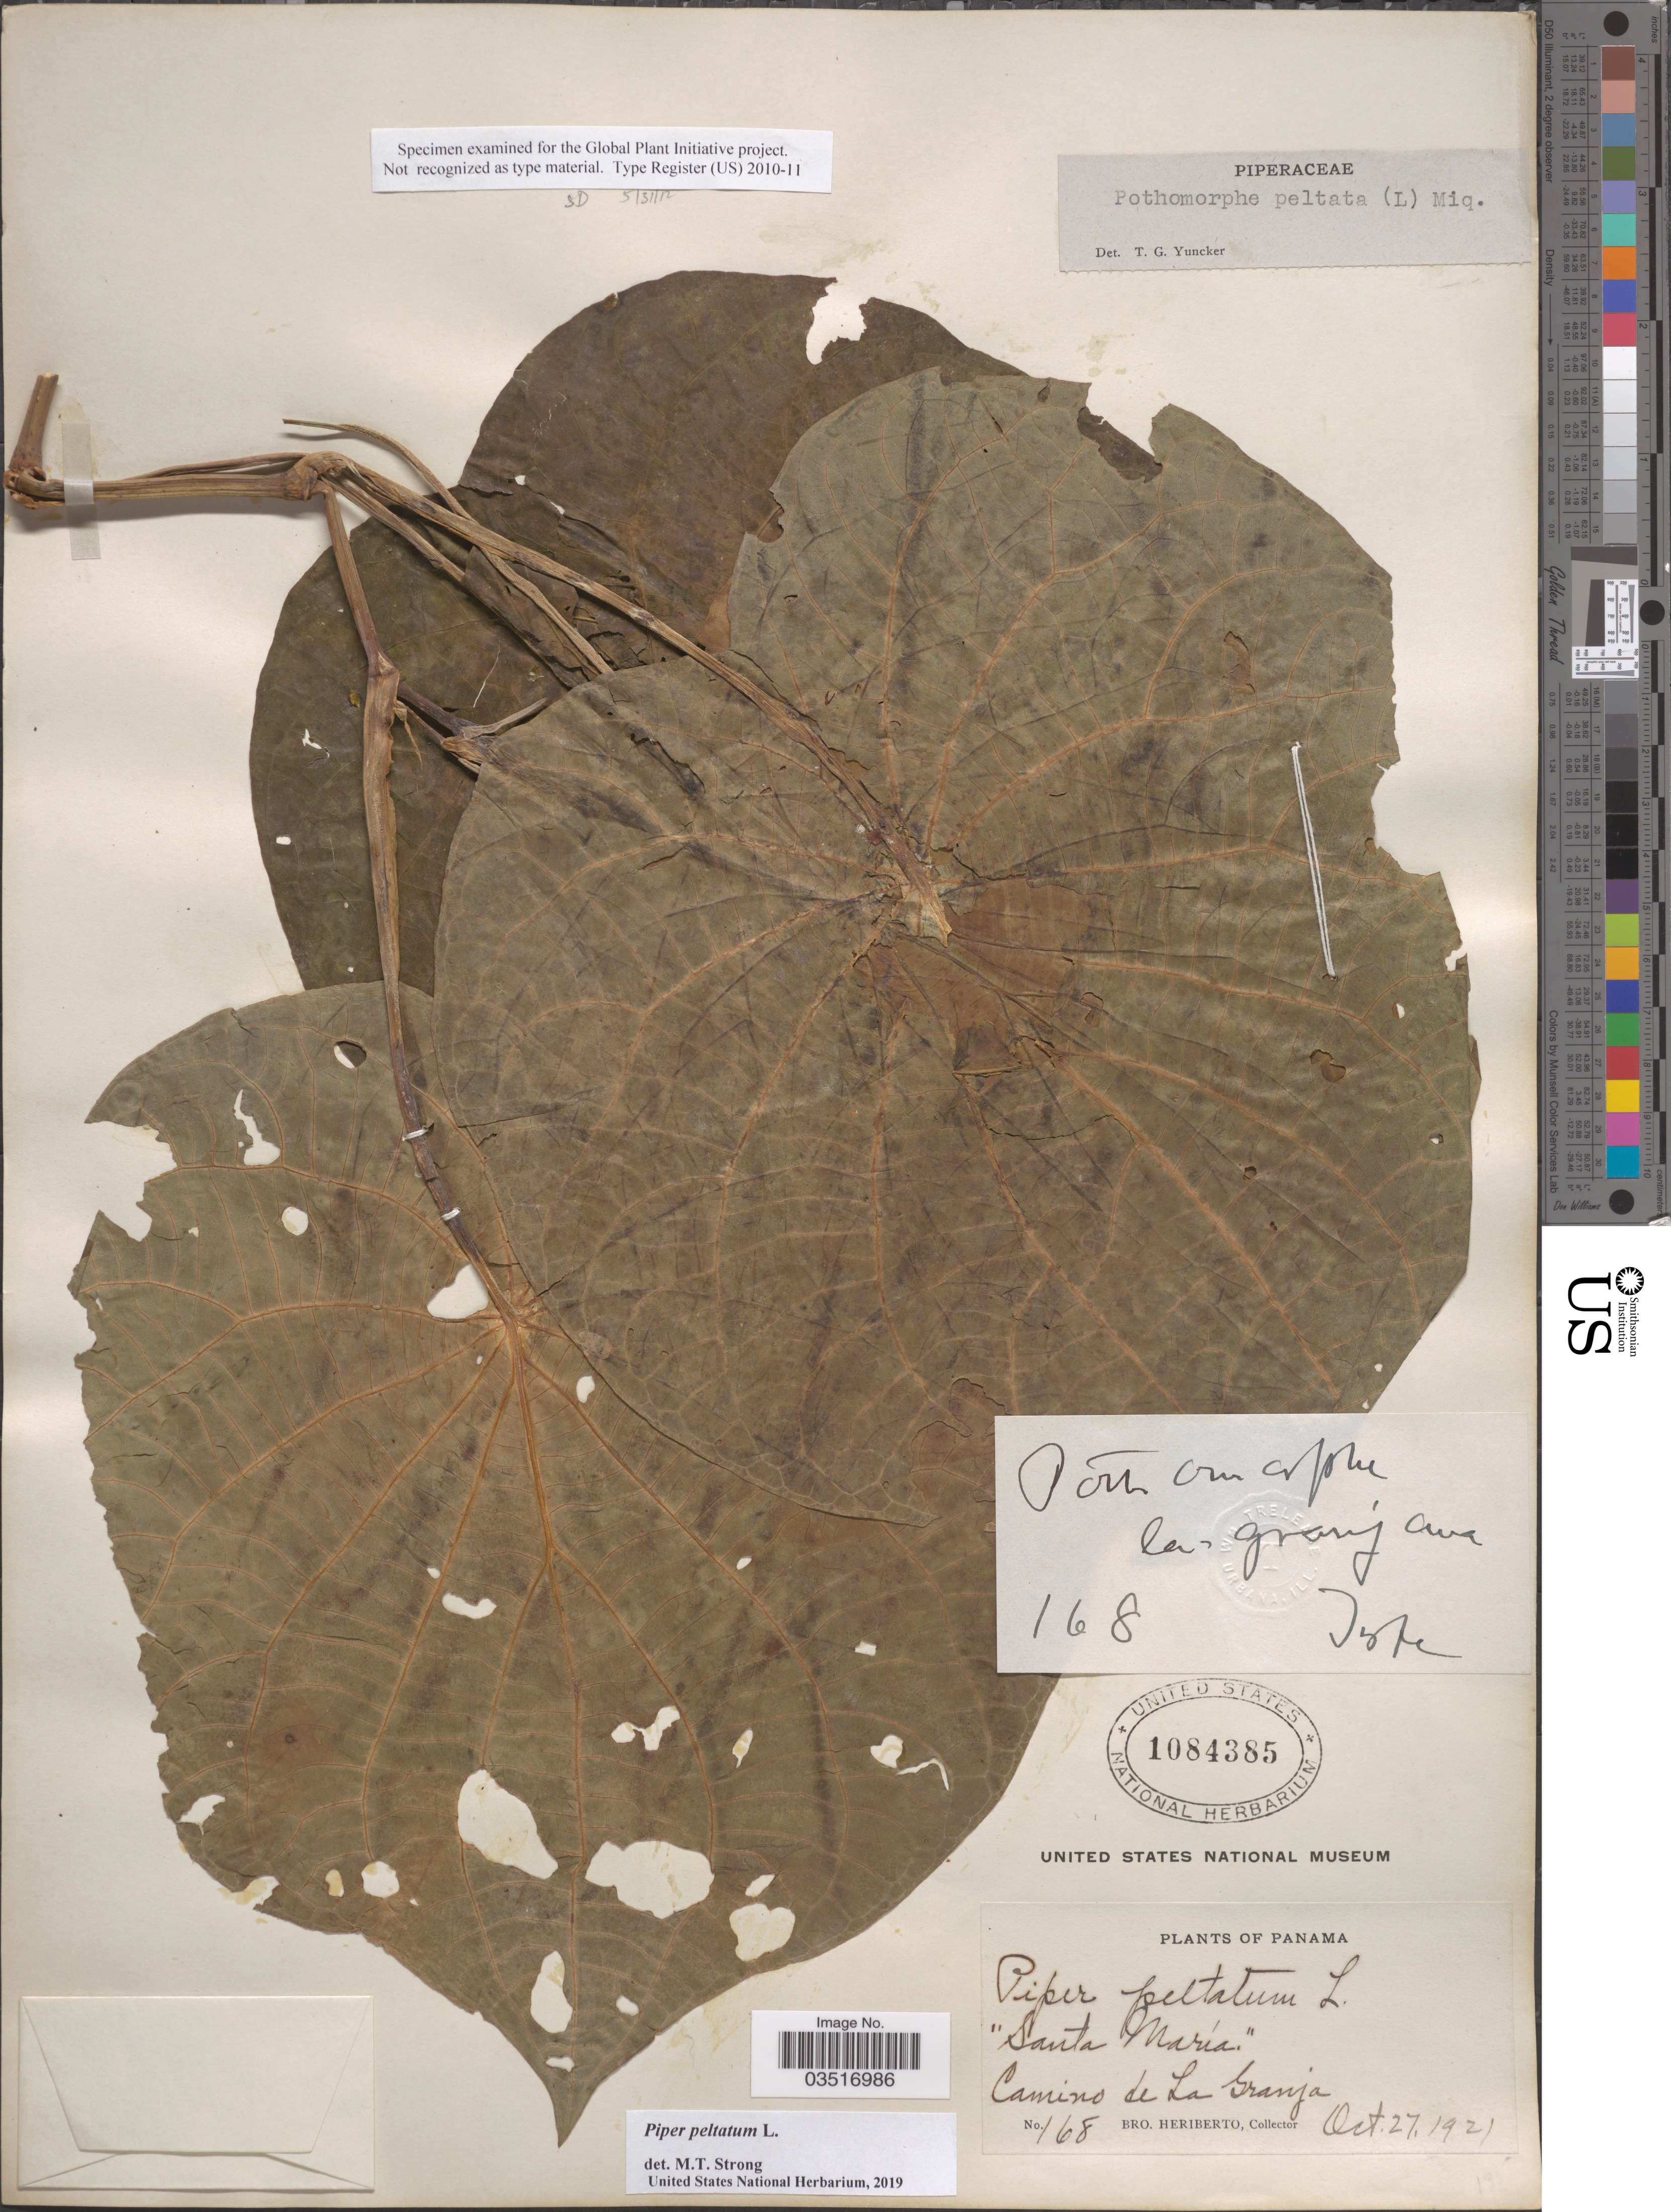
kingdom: Plantae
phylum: Tracheophyta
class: Magnoliopsida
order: Piperales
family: Piperaceae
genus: Piper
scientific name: Piper peltatum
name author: L.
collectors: B. Heriberto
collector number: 168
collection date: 1921-10-27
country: Panama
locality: Camino de La Granja.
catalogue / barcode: US 1084385